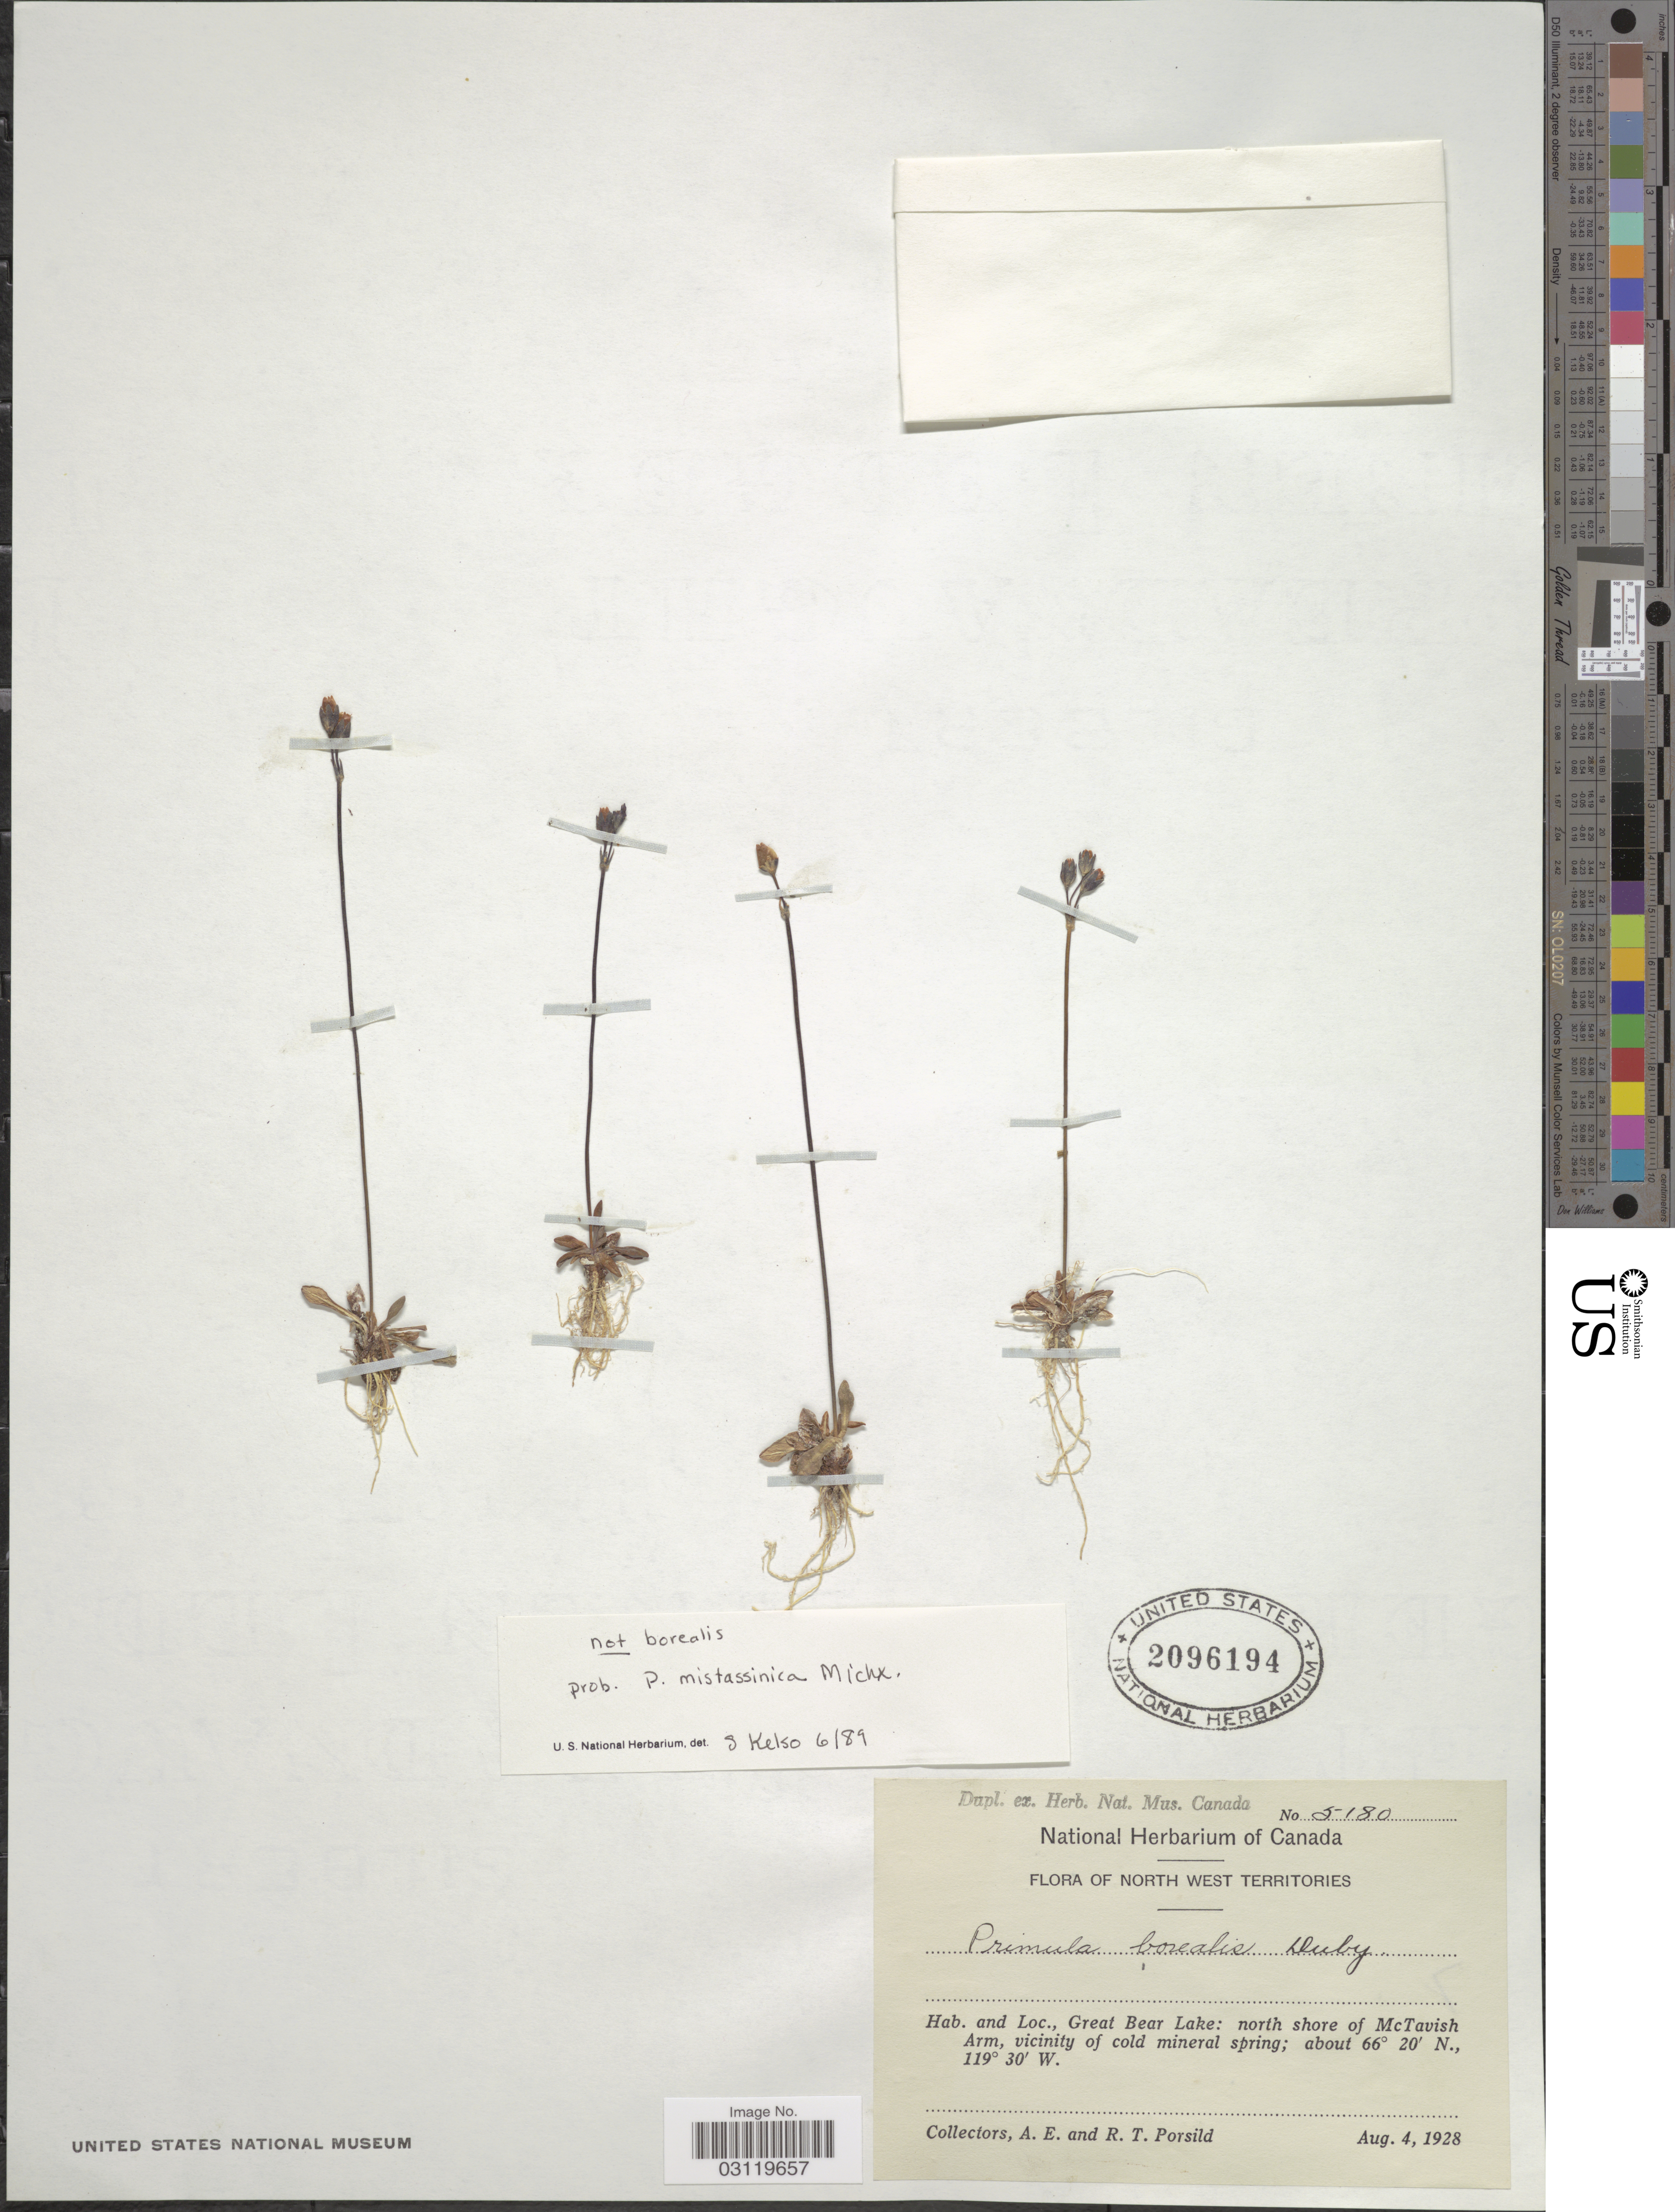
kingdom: Plantae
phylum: Tracheophyta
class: Magnoliopsida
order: Ericales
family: Primulaceae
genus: Primula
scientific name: Primula mistassinica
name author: Michx.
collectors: A. E. Porsild & R. T. Porsild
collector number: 5180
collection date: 1928-08-04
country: Canada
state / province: Northwest Territories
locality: Great Bear Lake: north shore of McTavish Arm, vicinity of cold mineral spring.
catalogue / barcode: US 2096194